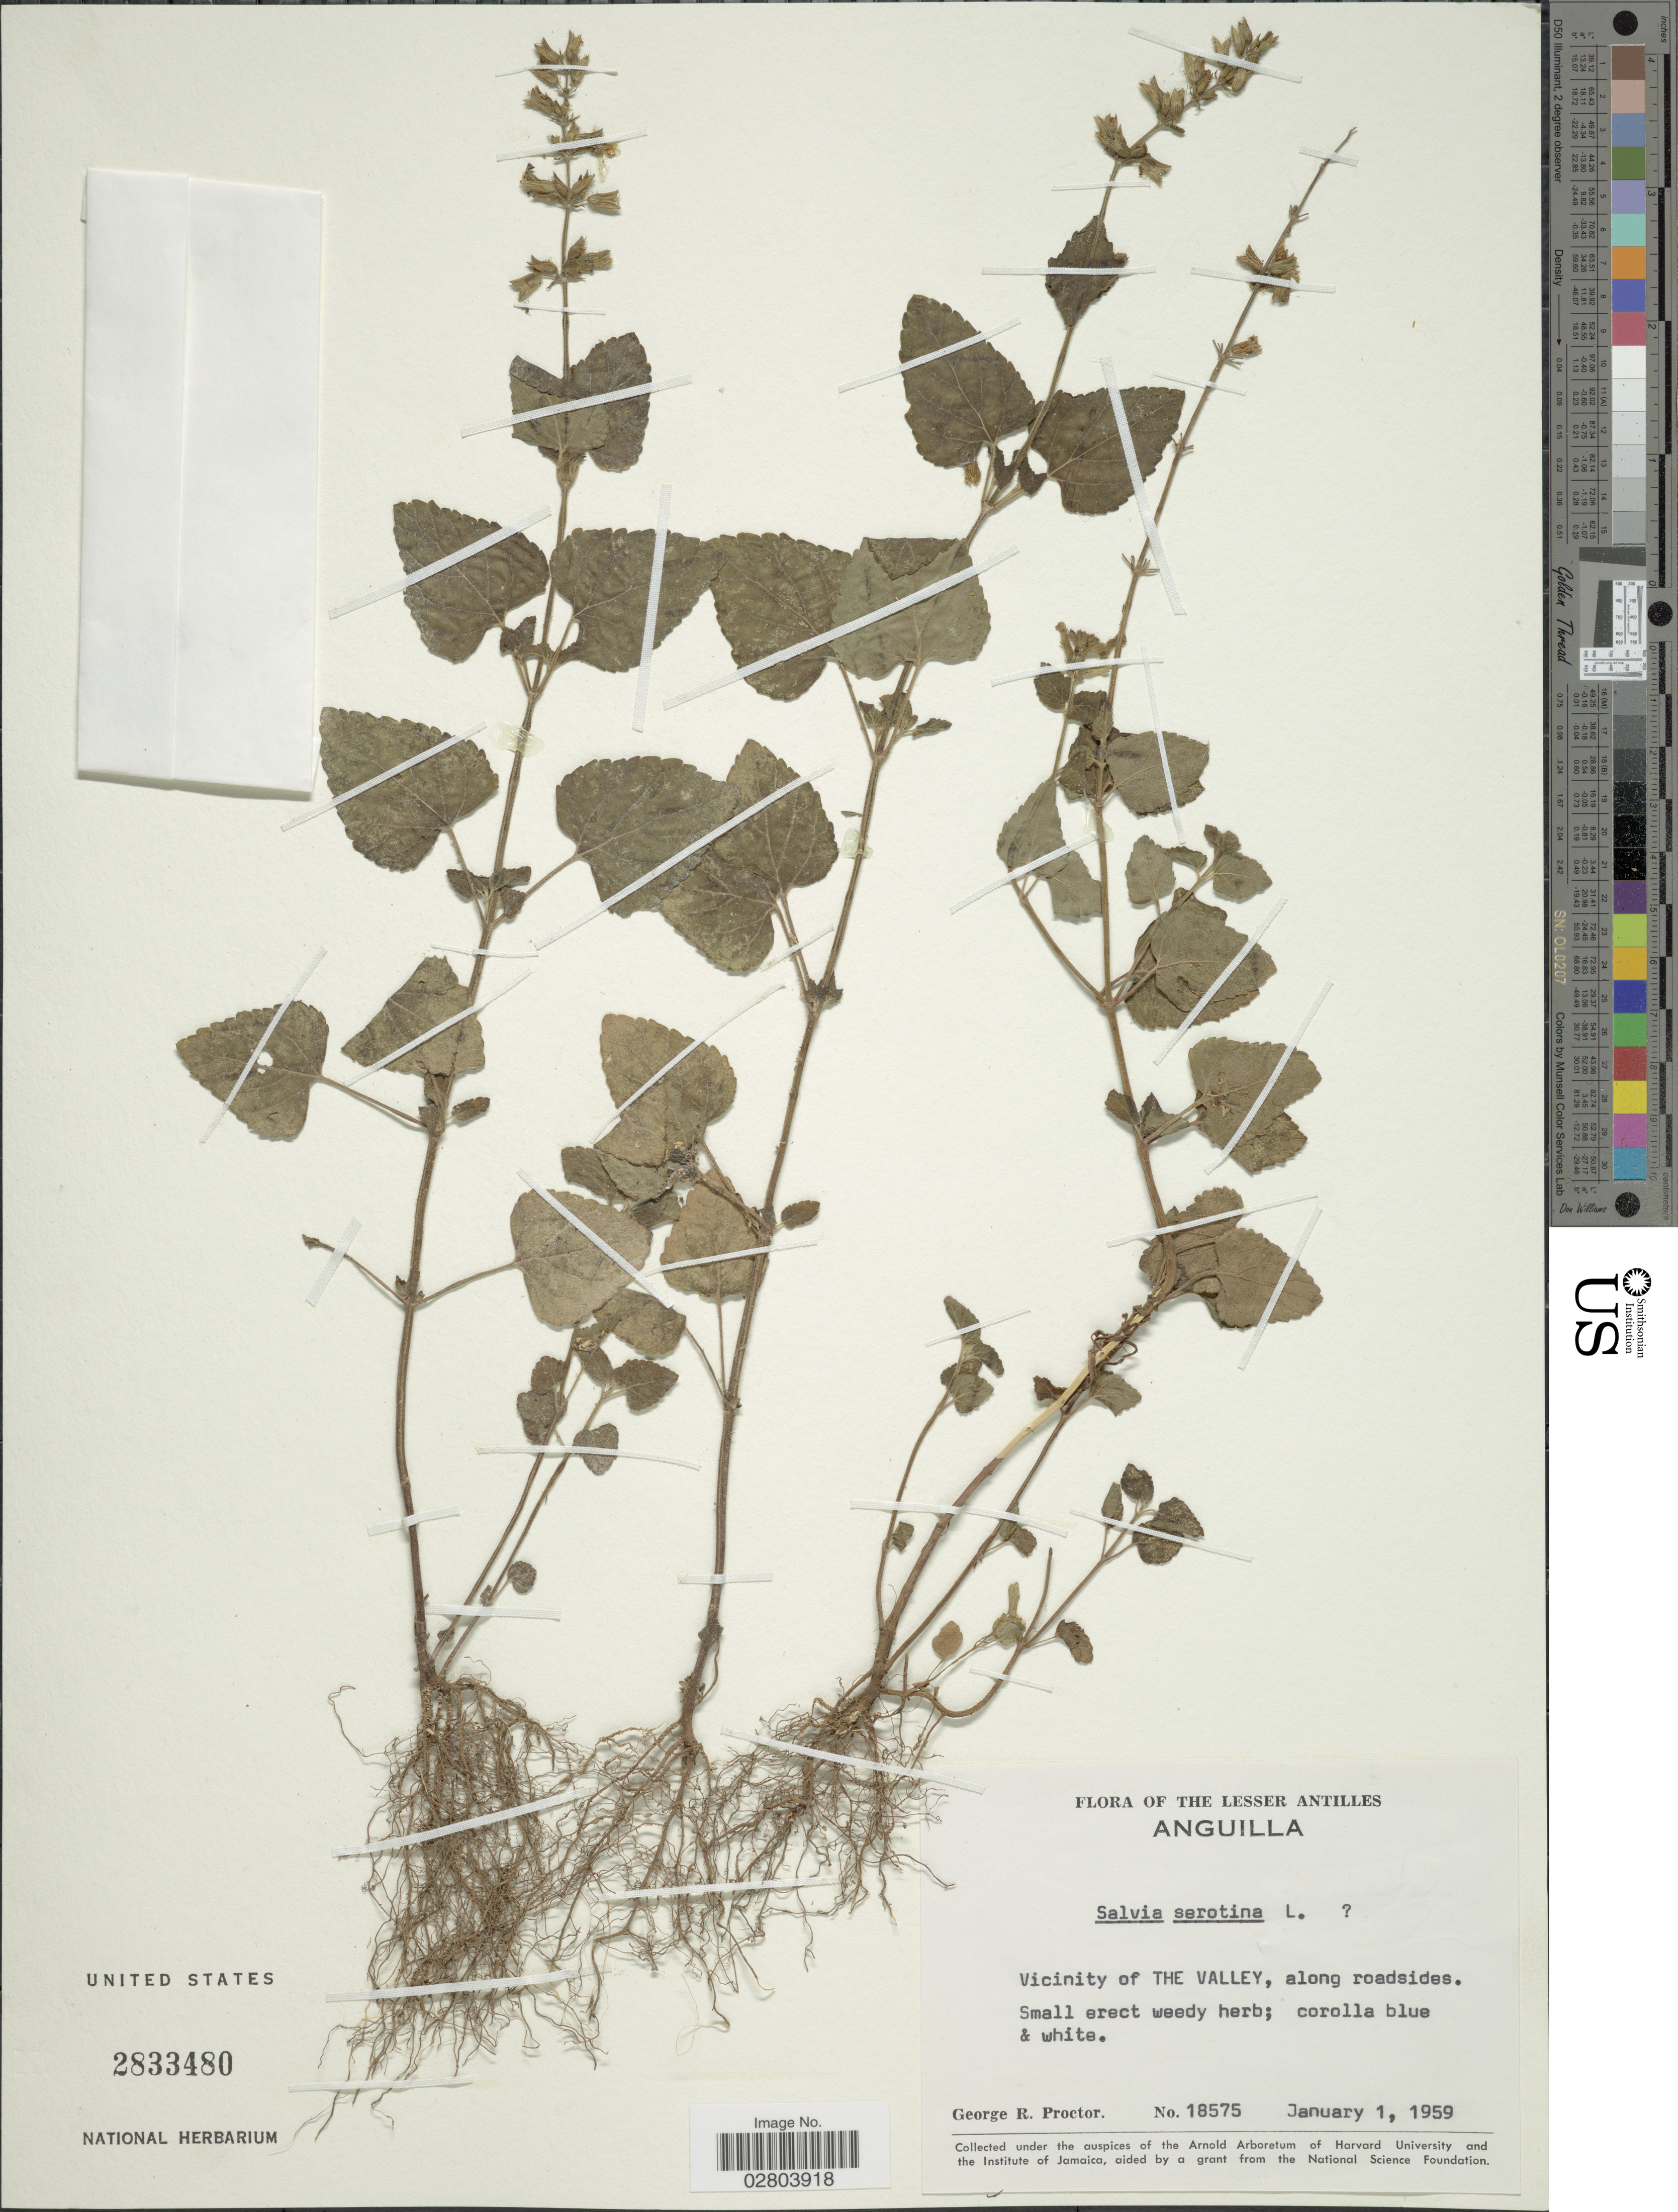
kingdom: Plantae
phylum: Tracheophyta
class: Magnoliopsida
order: Lamiales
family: Lamiaceae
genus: Salvia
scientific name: Salvia serotina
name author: L.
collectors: G. R. Proctor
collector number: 18575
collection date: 1959-01-01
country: Anguilla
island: Anguilla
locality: The Lesser Antilles. Vicinity of THE VALLEY, along roadsides.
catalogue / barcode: US 2833480